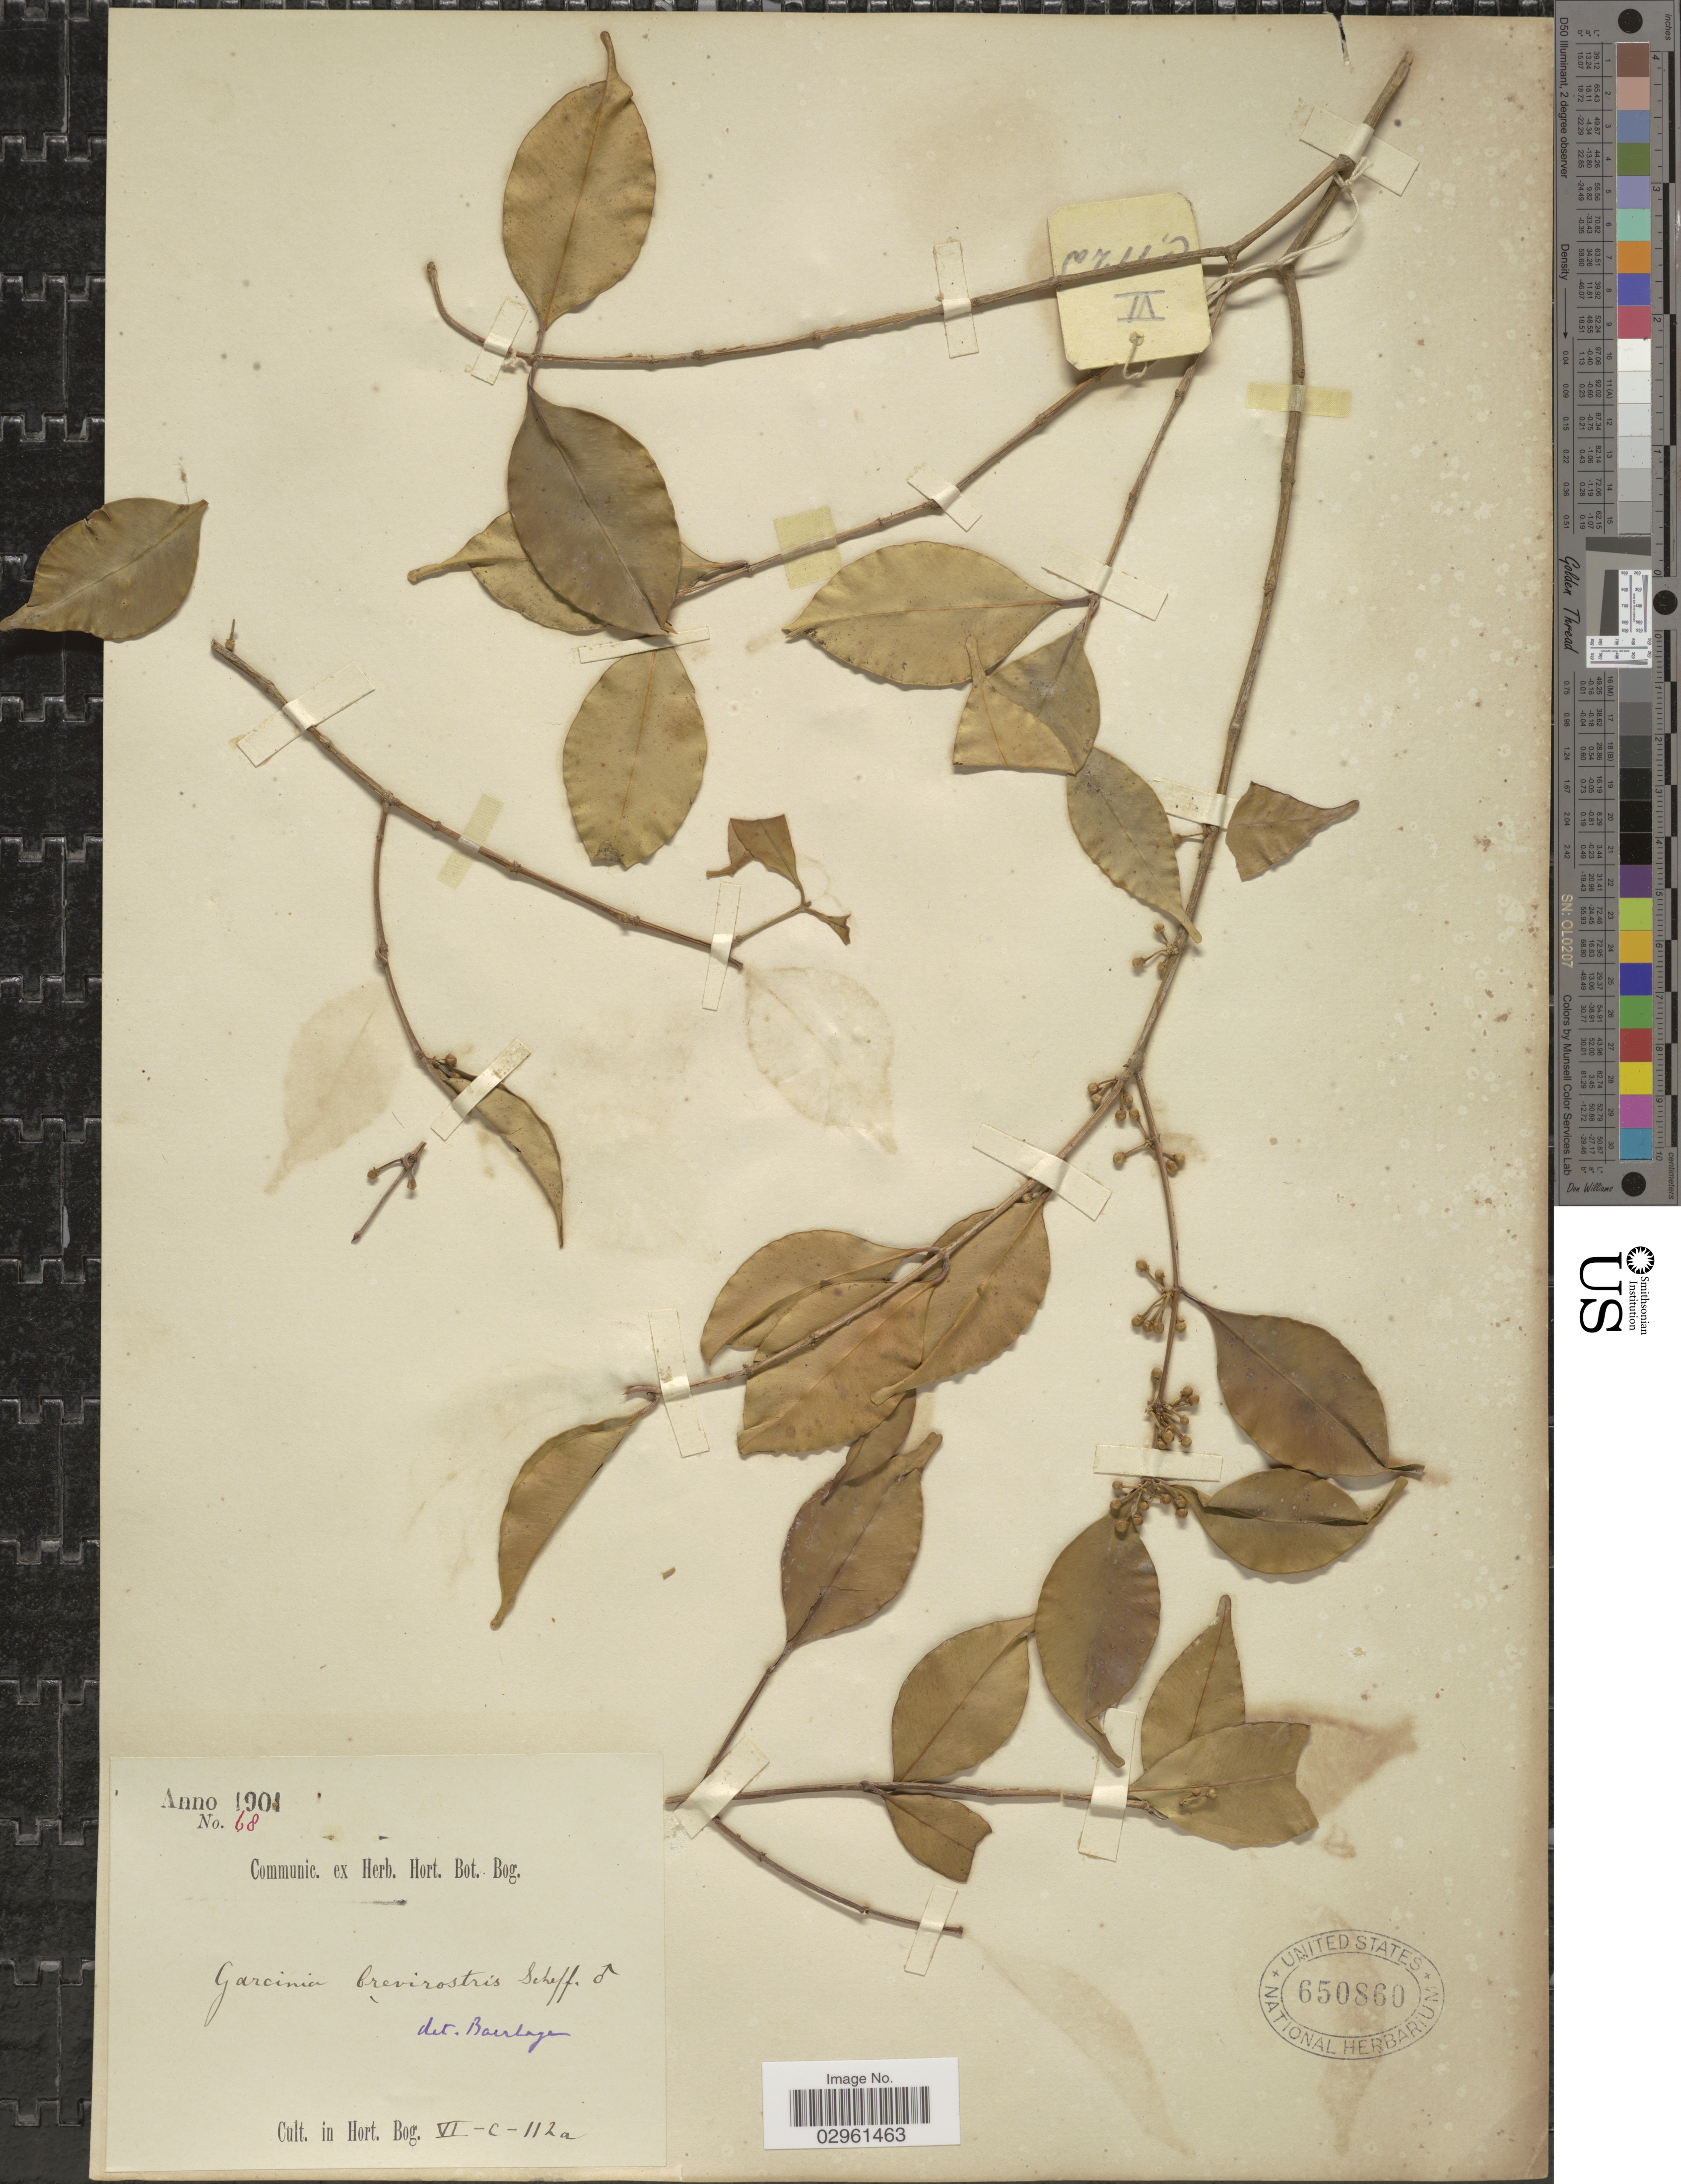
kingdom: Plantae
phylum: Tracheophyta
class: Magnoliopsida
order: Malpighiales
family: Clusiaceae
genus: Garcinia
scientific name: Garcinia brevirostris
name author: Scheff.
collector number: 68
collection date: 1901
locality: Cult. in Hort. Bog. VI-C-112a.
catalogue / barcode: US 650860